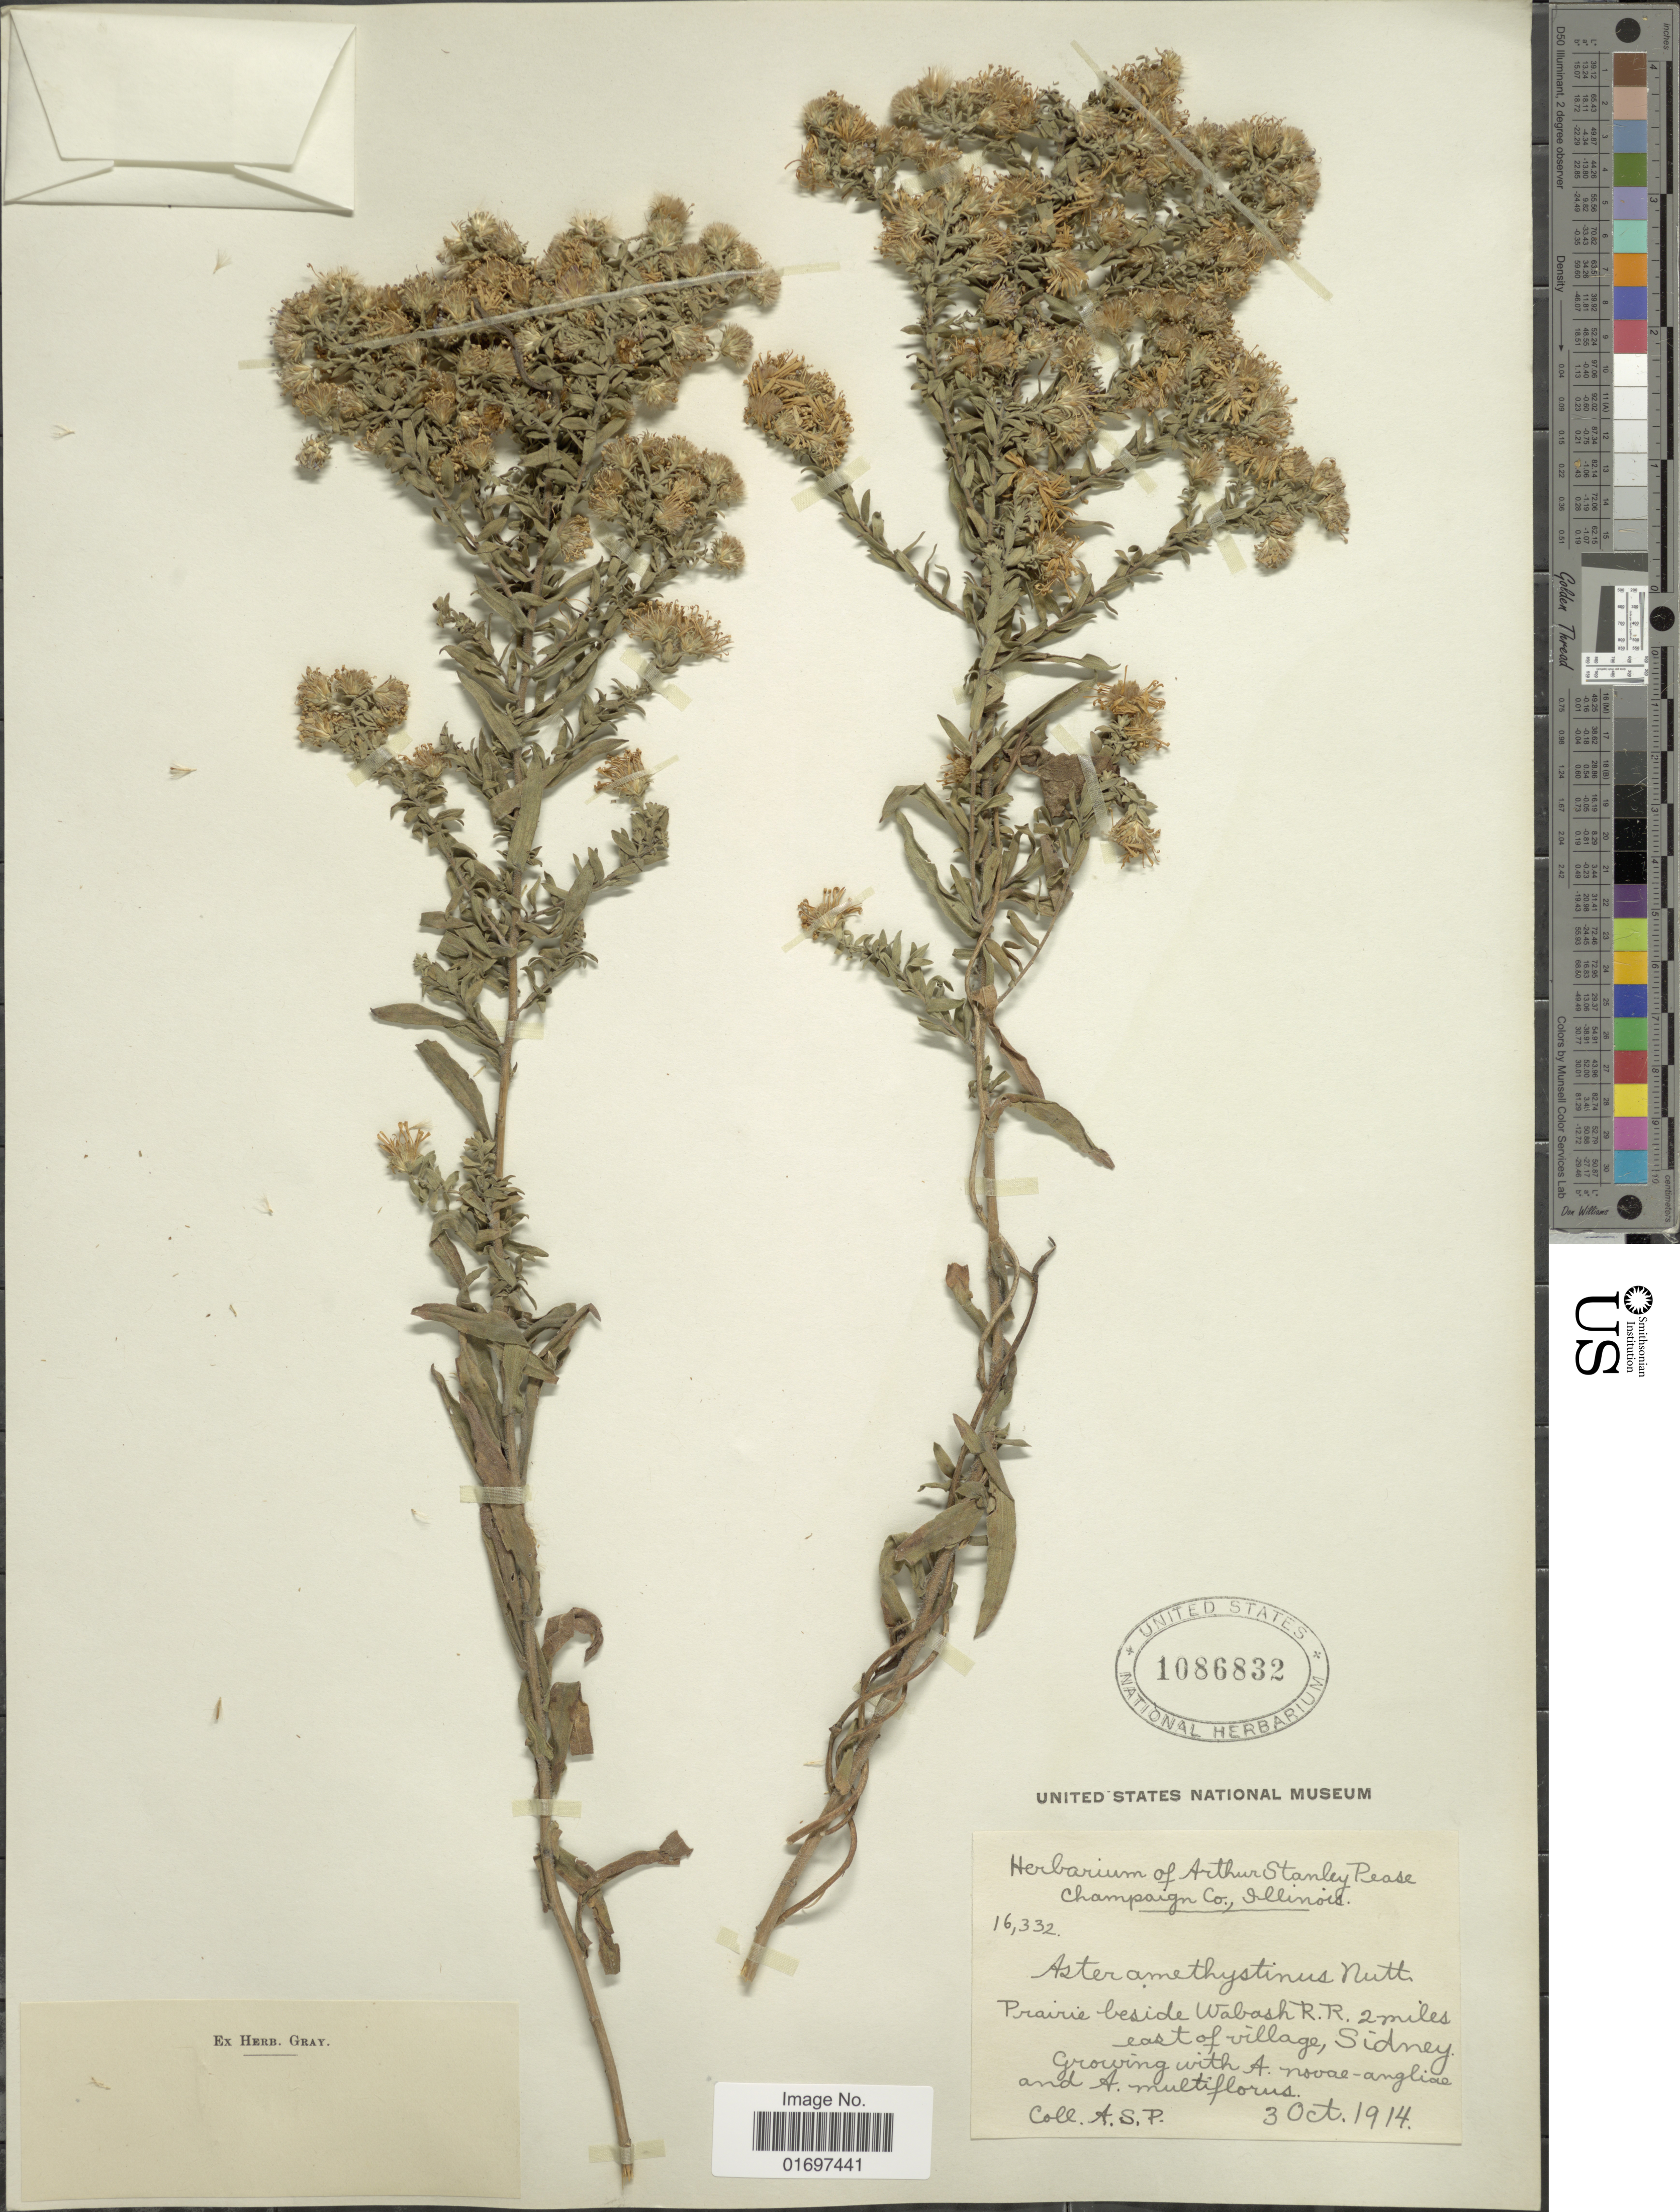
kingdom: Plantae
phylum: Tracheophyta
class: Magnoliopsida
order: Asterales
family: Asteraceae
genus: Symphyotrichum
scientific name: Symphyotrichum x amethystinum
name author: (Nutt.) G.L. Nesom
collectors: A. S. Pease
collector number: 16332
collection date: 1914-10-03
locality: Prairie beside Wabash R.R. 2 miles east of village, Sidney.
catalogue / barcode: US 1086832